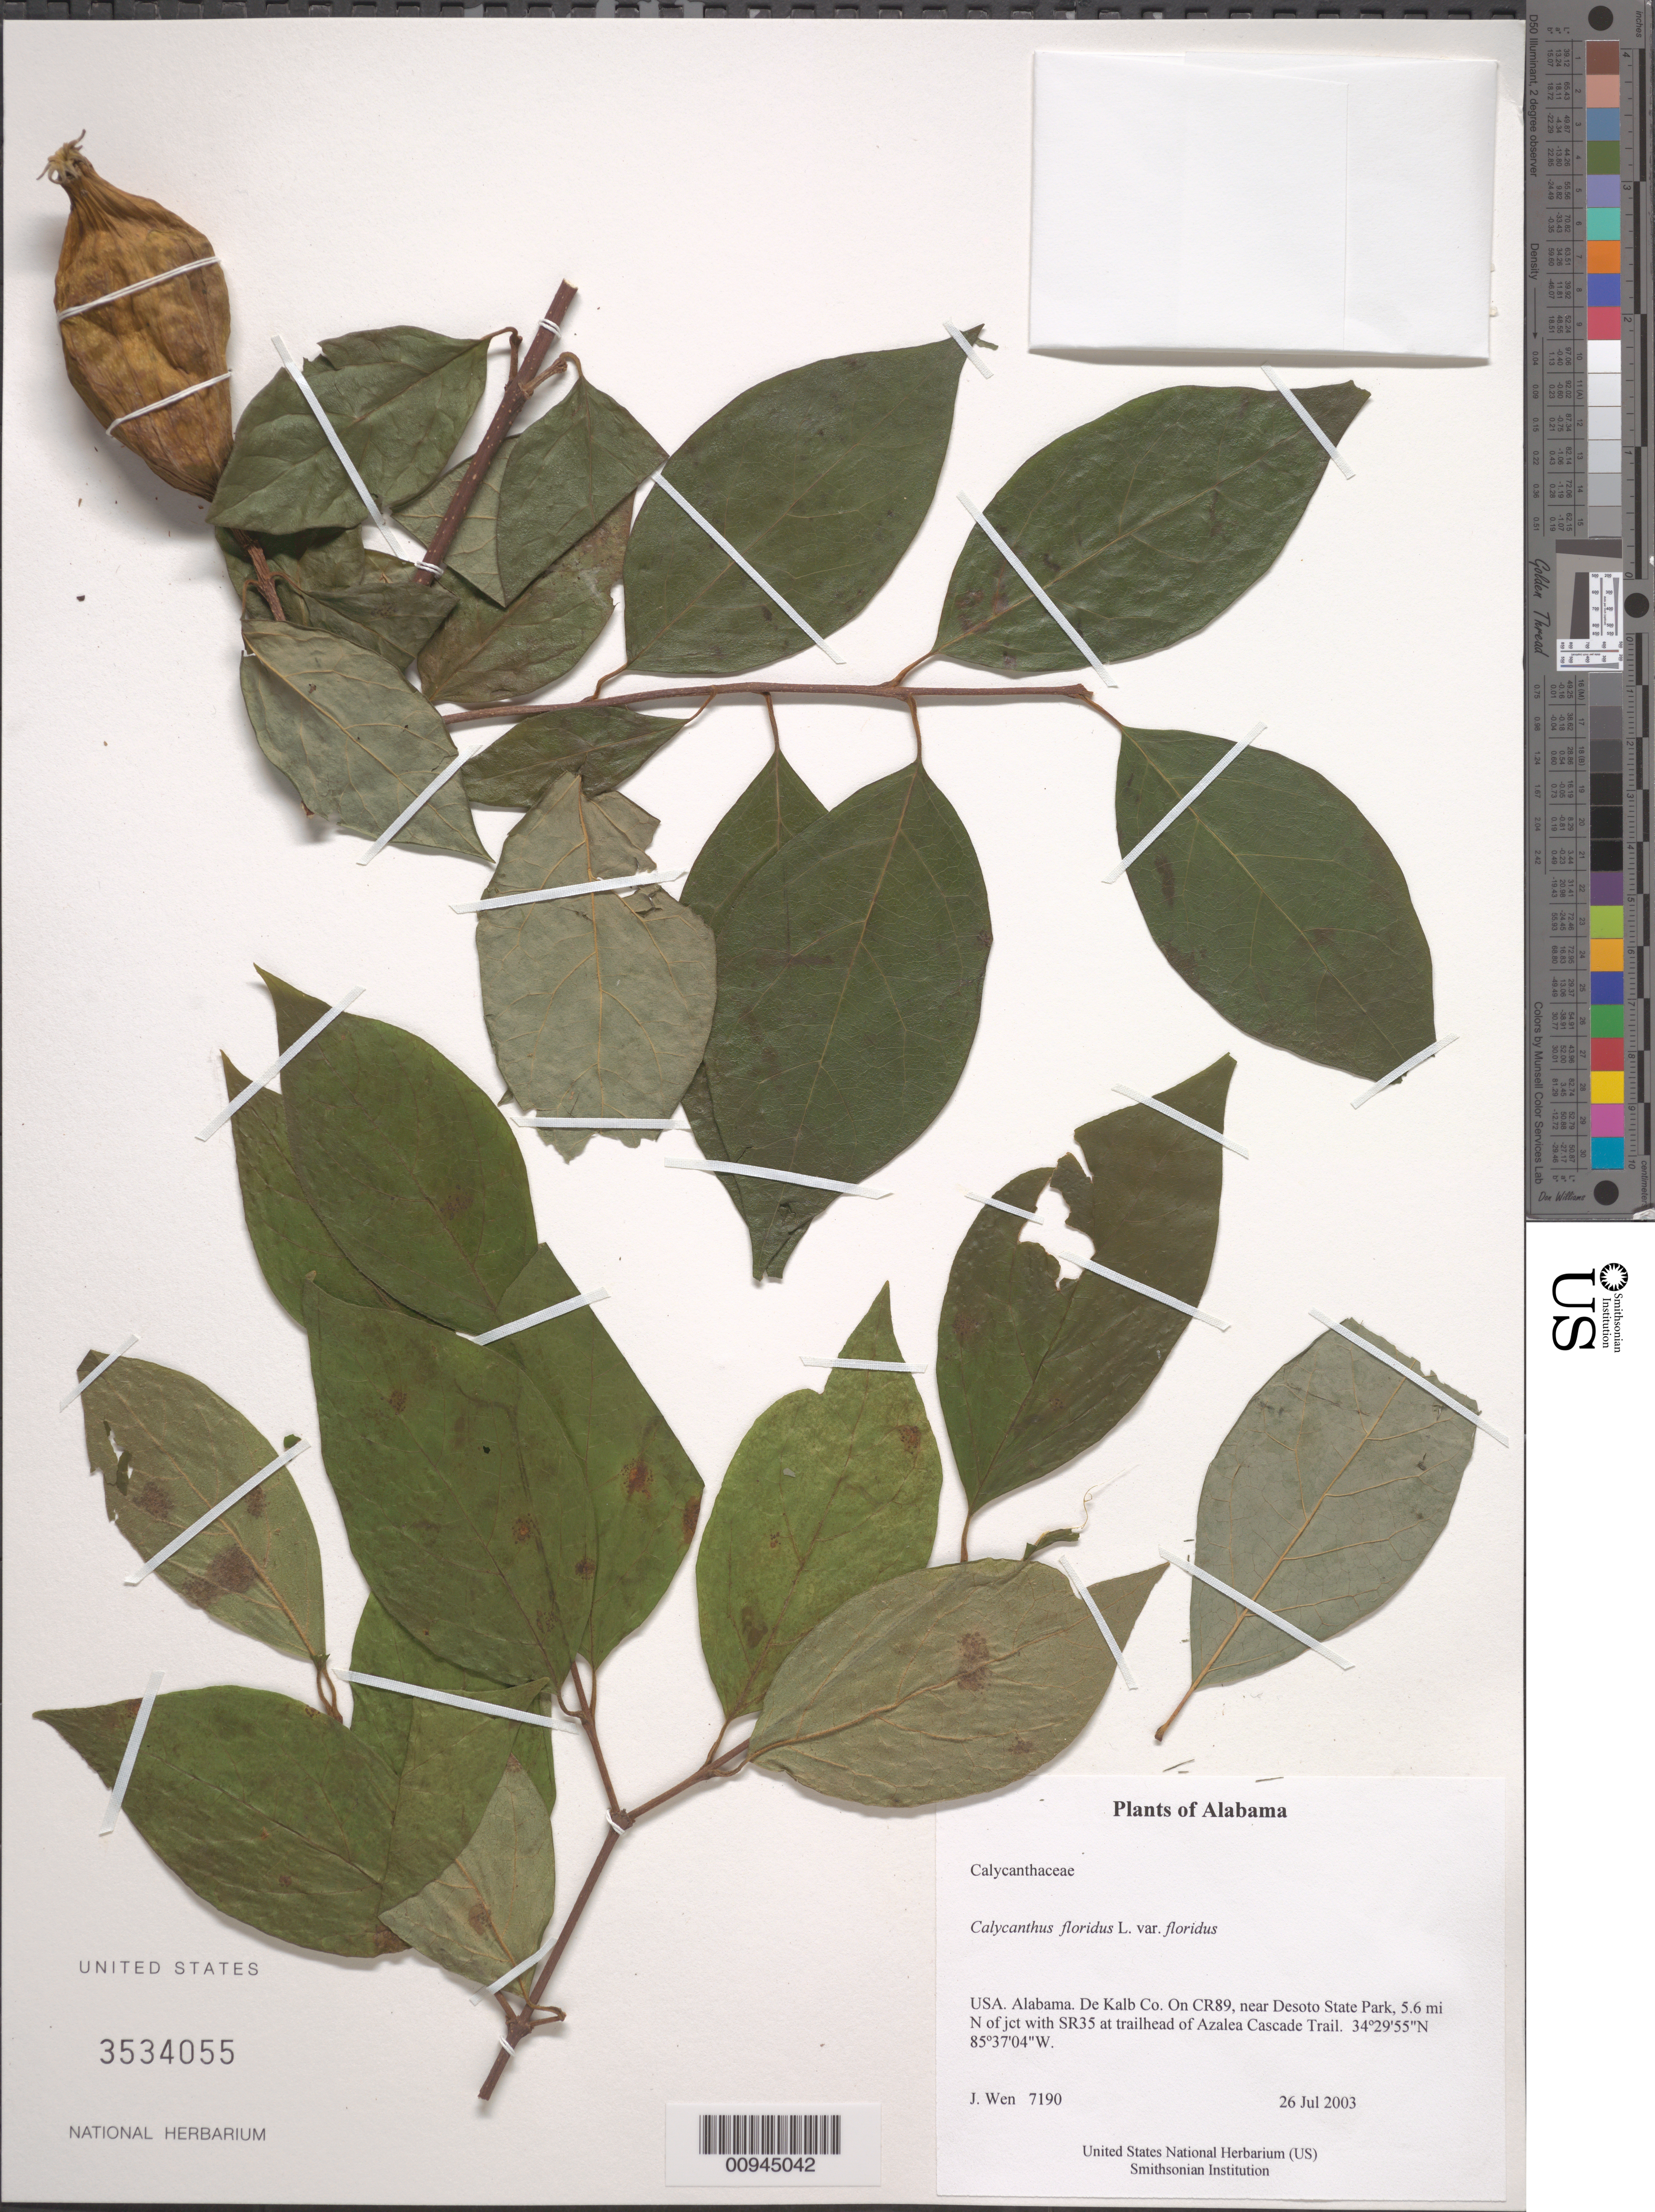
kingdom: Plantae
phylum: Tracheophyta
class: Magnoliopsida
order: Laurales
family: Calycanthaceae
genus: Calycanthus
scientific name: Calycanthus floridus var. floridus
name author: L.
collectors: J. Wen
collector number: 7190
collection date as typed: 26 Jul 2003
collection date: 2003-07-26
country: United States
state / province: Alabama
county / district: De Kalb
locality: On CR89, near Desoto State Park, 5.6 mi N of jct with SR35 at trailhead of Azalea Cascade Trail.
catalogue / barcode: US 3534055